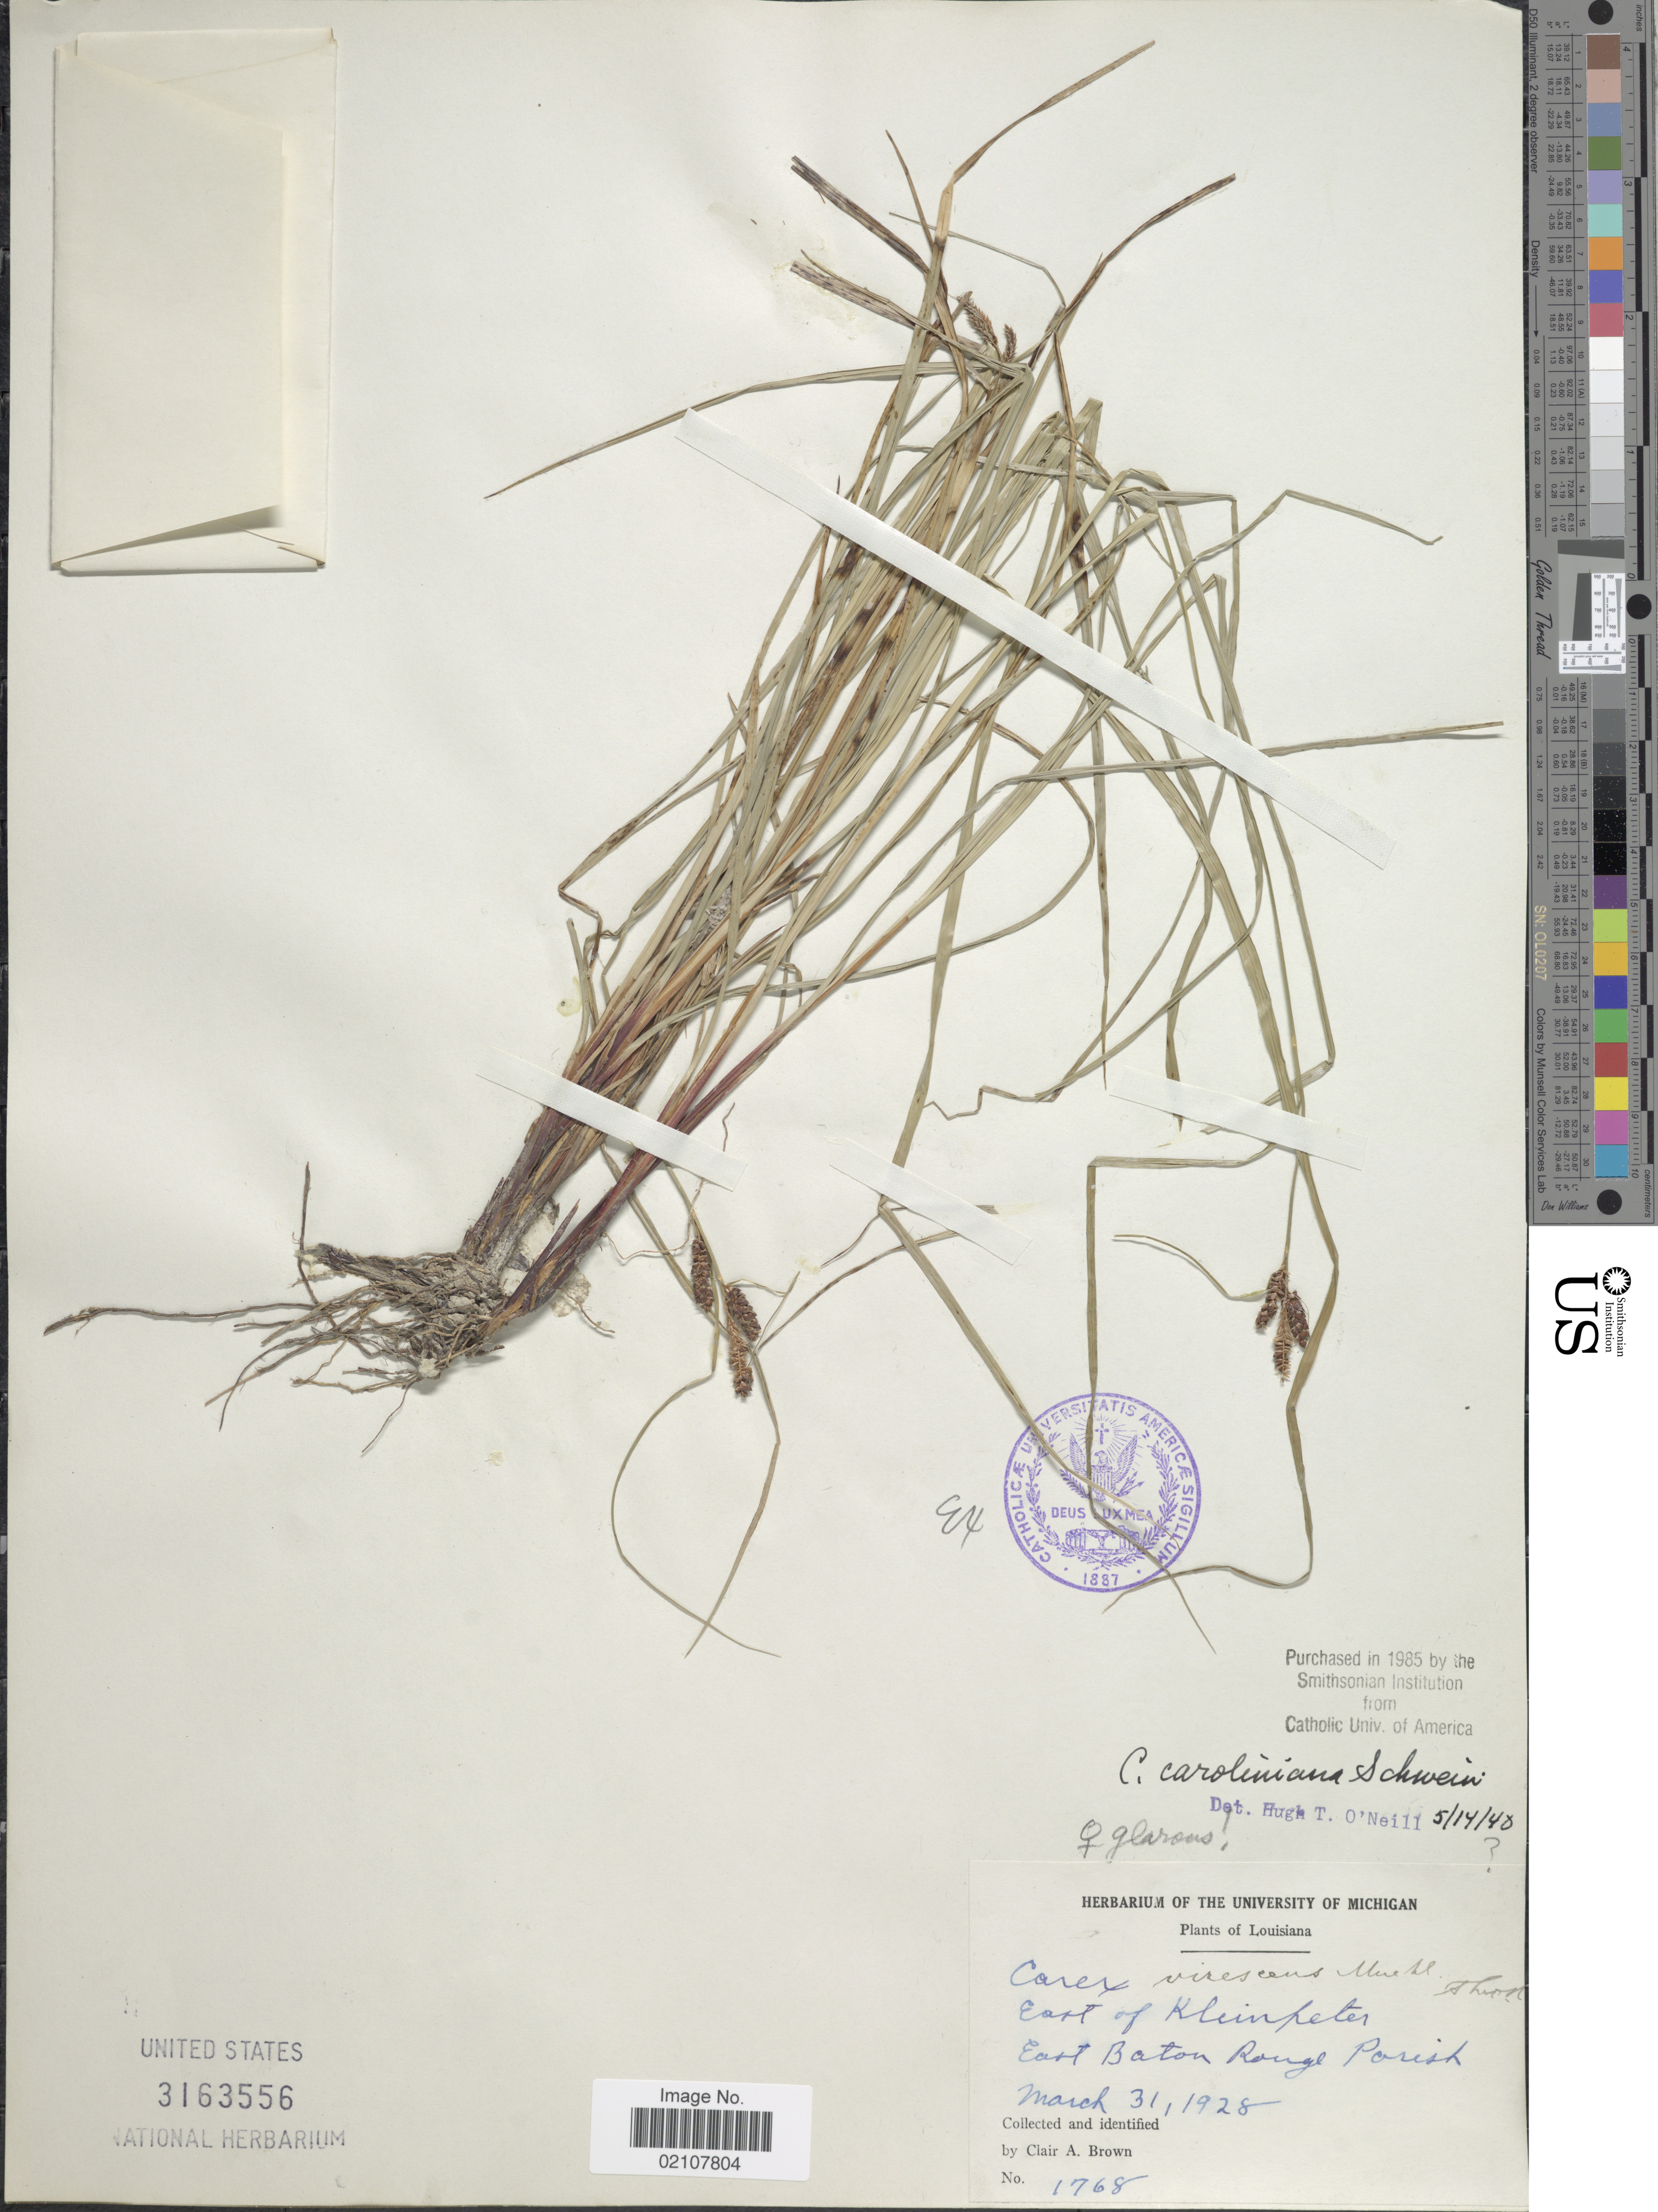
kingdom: Plantae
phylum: Tracheophyta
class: Liliopsida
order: Poales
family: Cyperaceae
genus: Carex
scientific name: Carex caroliniana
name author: Schwein.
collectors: C. A. Brown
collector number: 1768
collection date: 1928-03-31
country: United States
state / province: Louisiana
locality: East of Kleinpeter, East Baton Range Parish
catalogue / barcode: US 3163556